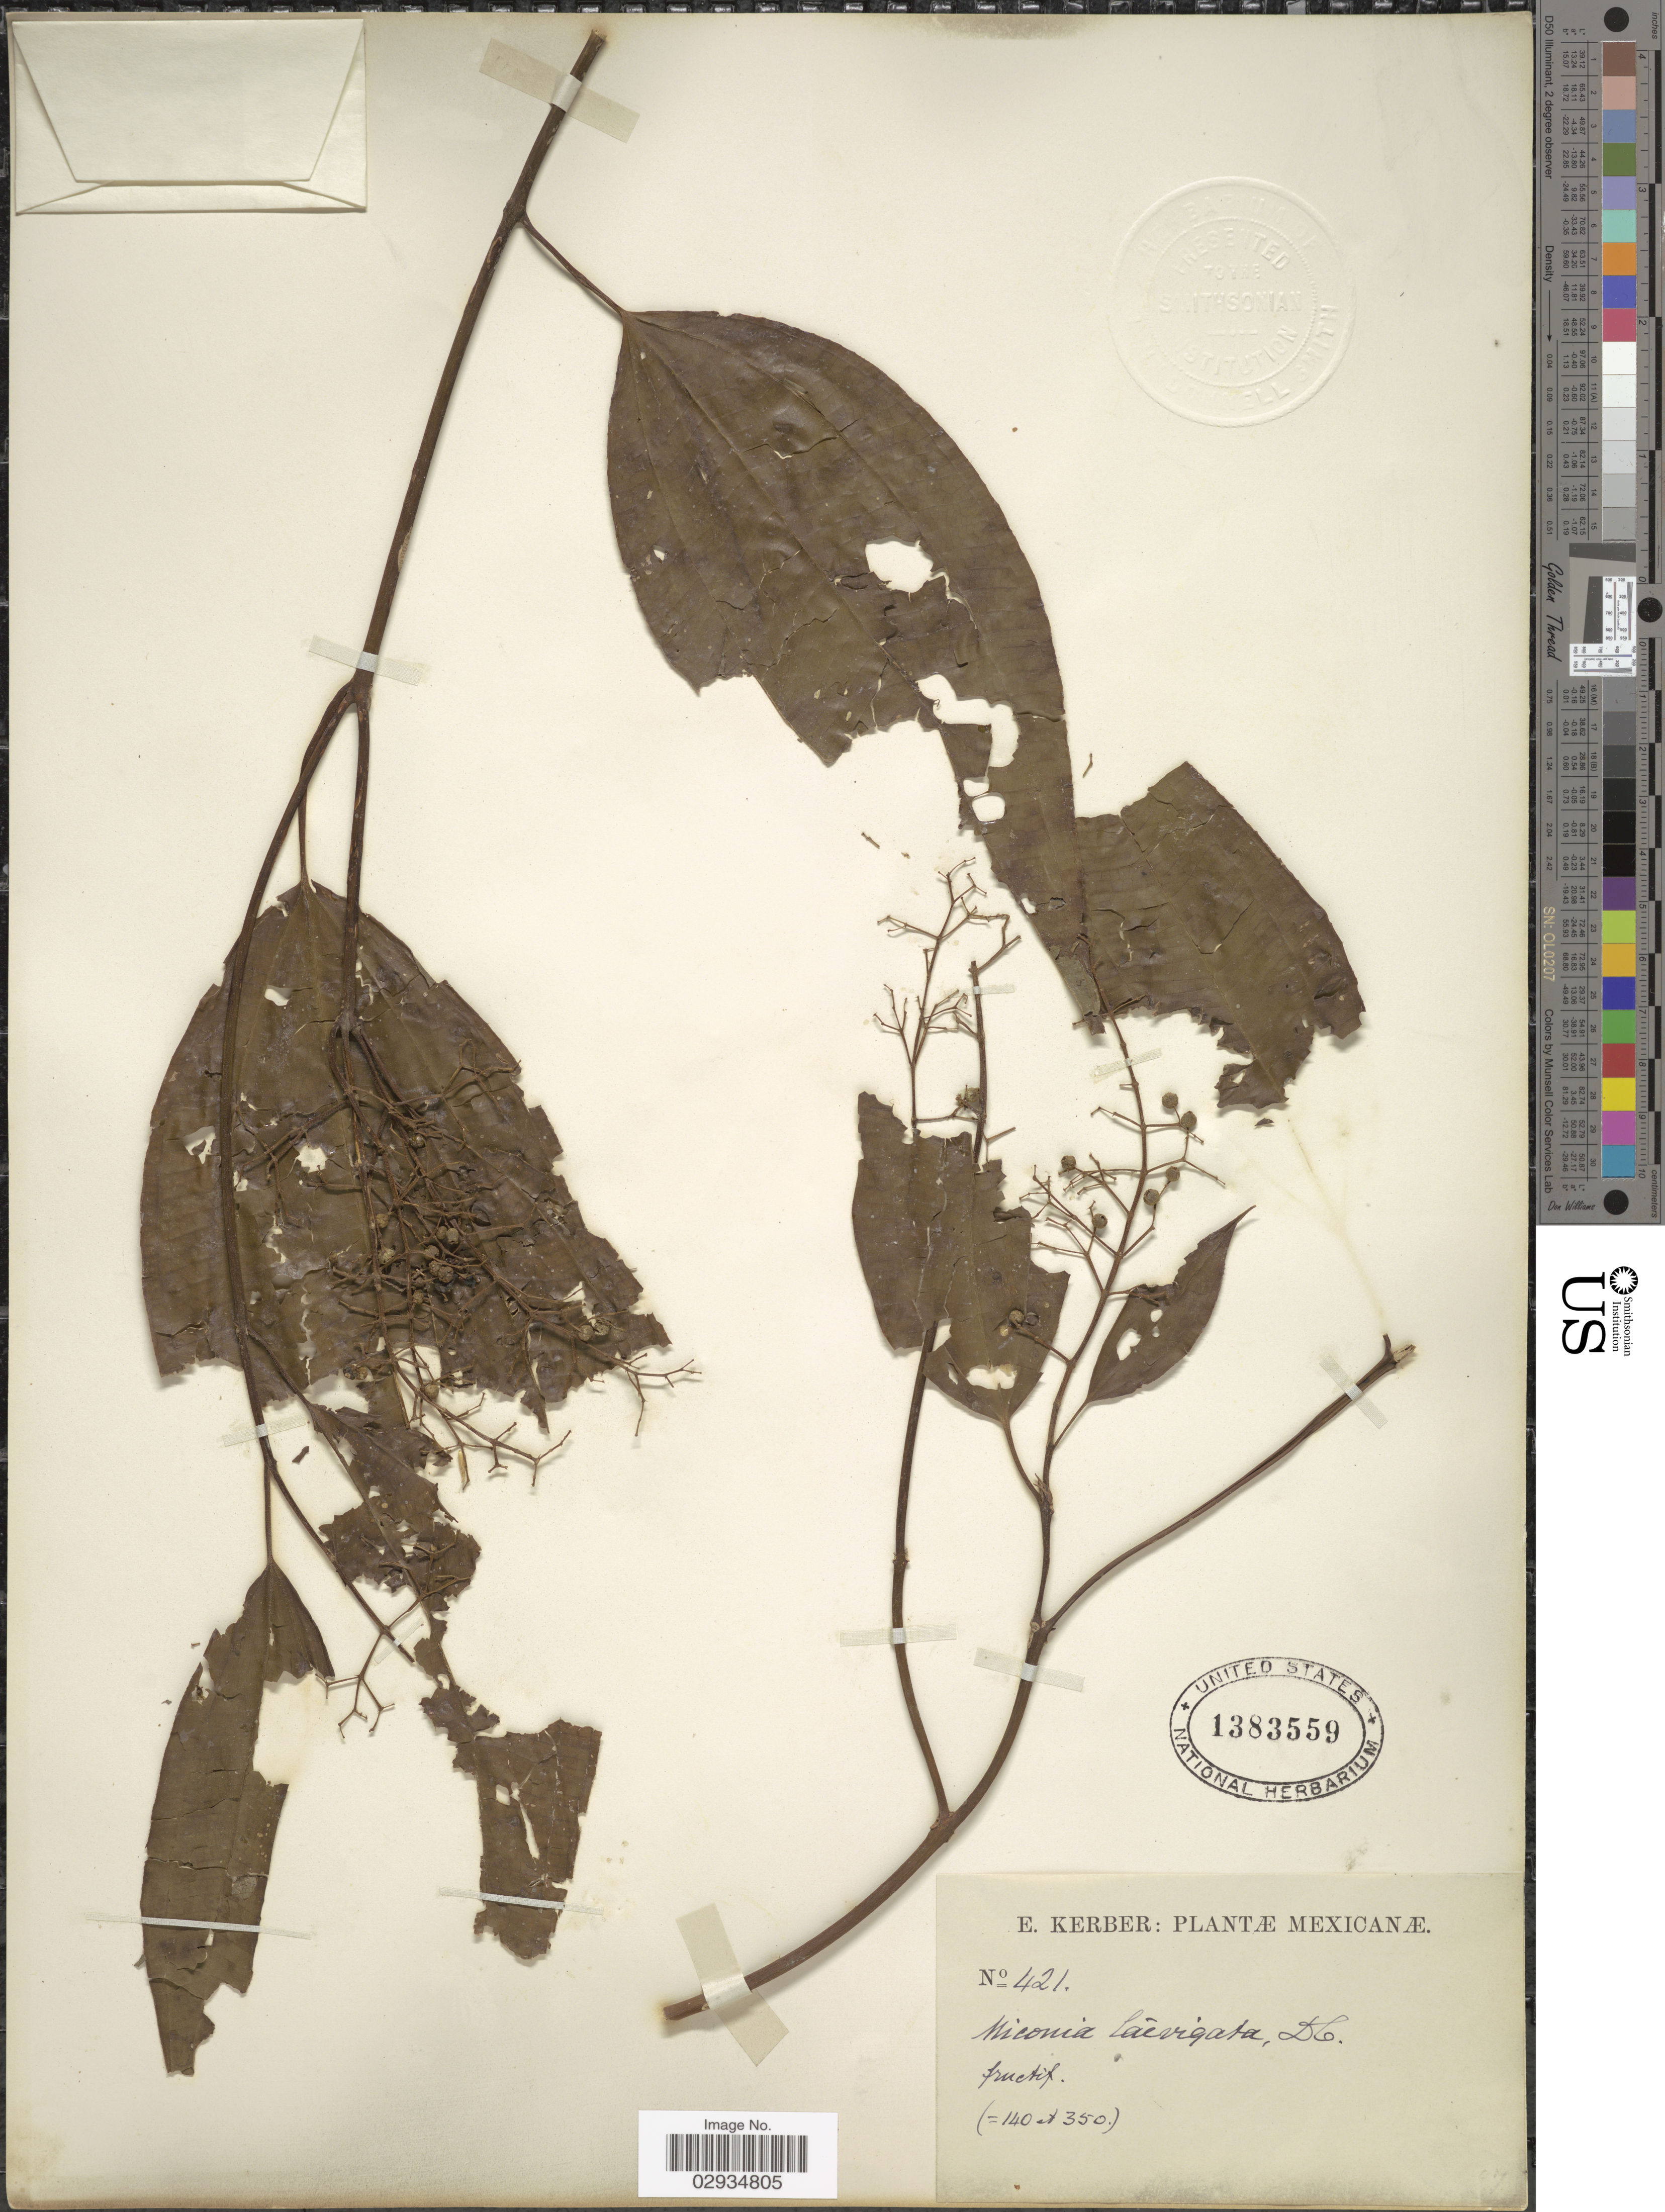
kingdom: Plantae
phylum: Tracheophyta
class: Magnoliopsida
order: Myrtales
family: Melastomataceae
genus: Miconia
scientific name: Miconia laevigata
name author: (L.) D. Don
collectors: E. Kerber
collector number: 421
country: Mexico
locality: Mexicanæ.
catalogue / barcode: US 1383559